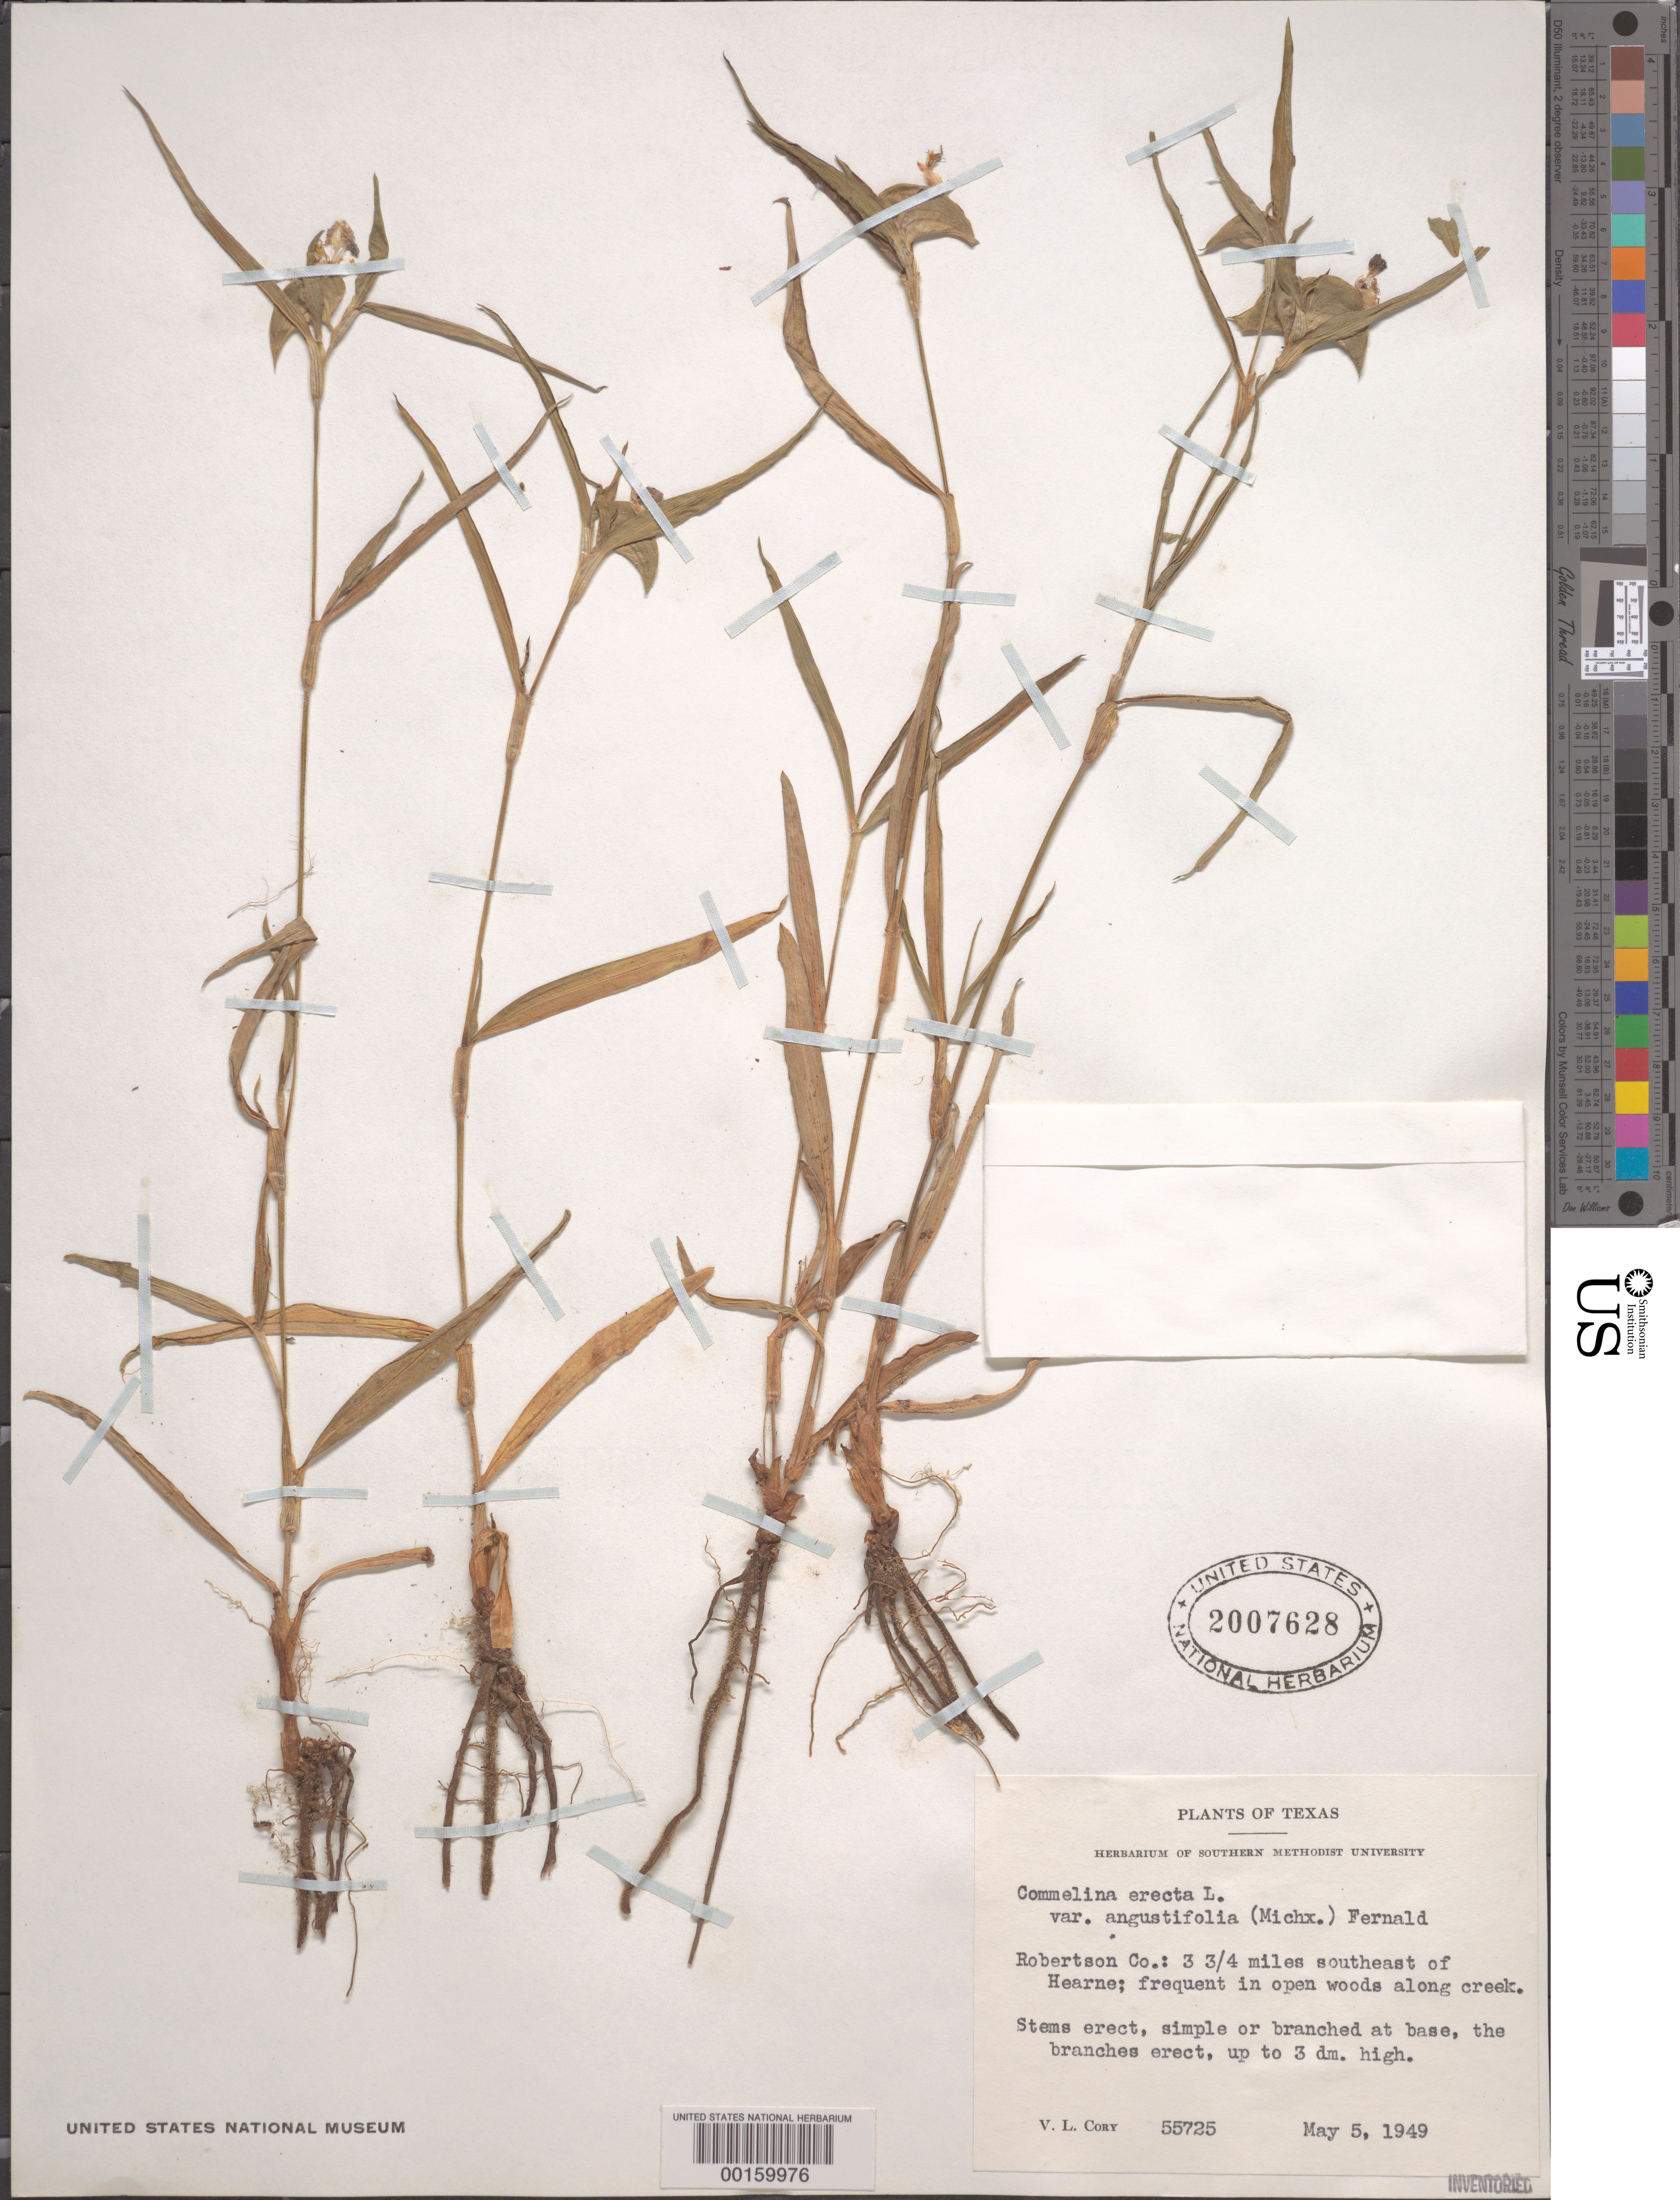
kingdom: Plantae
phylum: Tracheophyta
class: Liliopsida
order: Commelinales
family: Commelinaceae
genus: Commelina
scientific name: Commelina erecta var. angustifolia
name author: (Michx.) Fernald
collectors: V. Cory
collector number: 55725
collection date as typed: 05 May 1949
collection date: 1949-05-05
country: United States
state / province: Texas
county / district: Robertson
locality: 3.75 mi SE of Hearne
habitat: In open woods along creek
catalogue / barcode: US 2007628